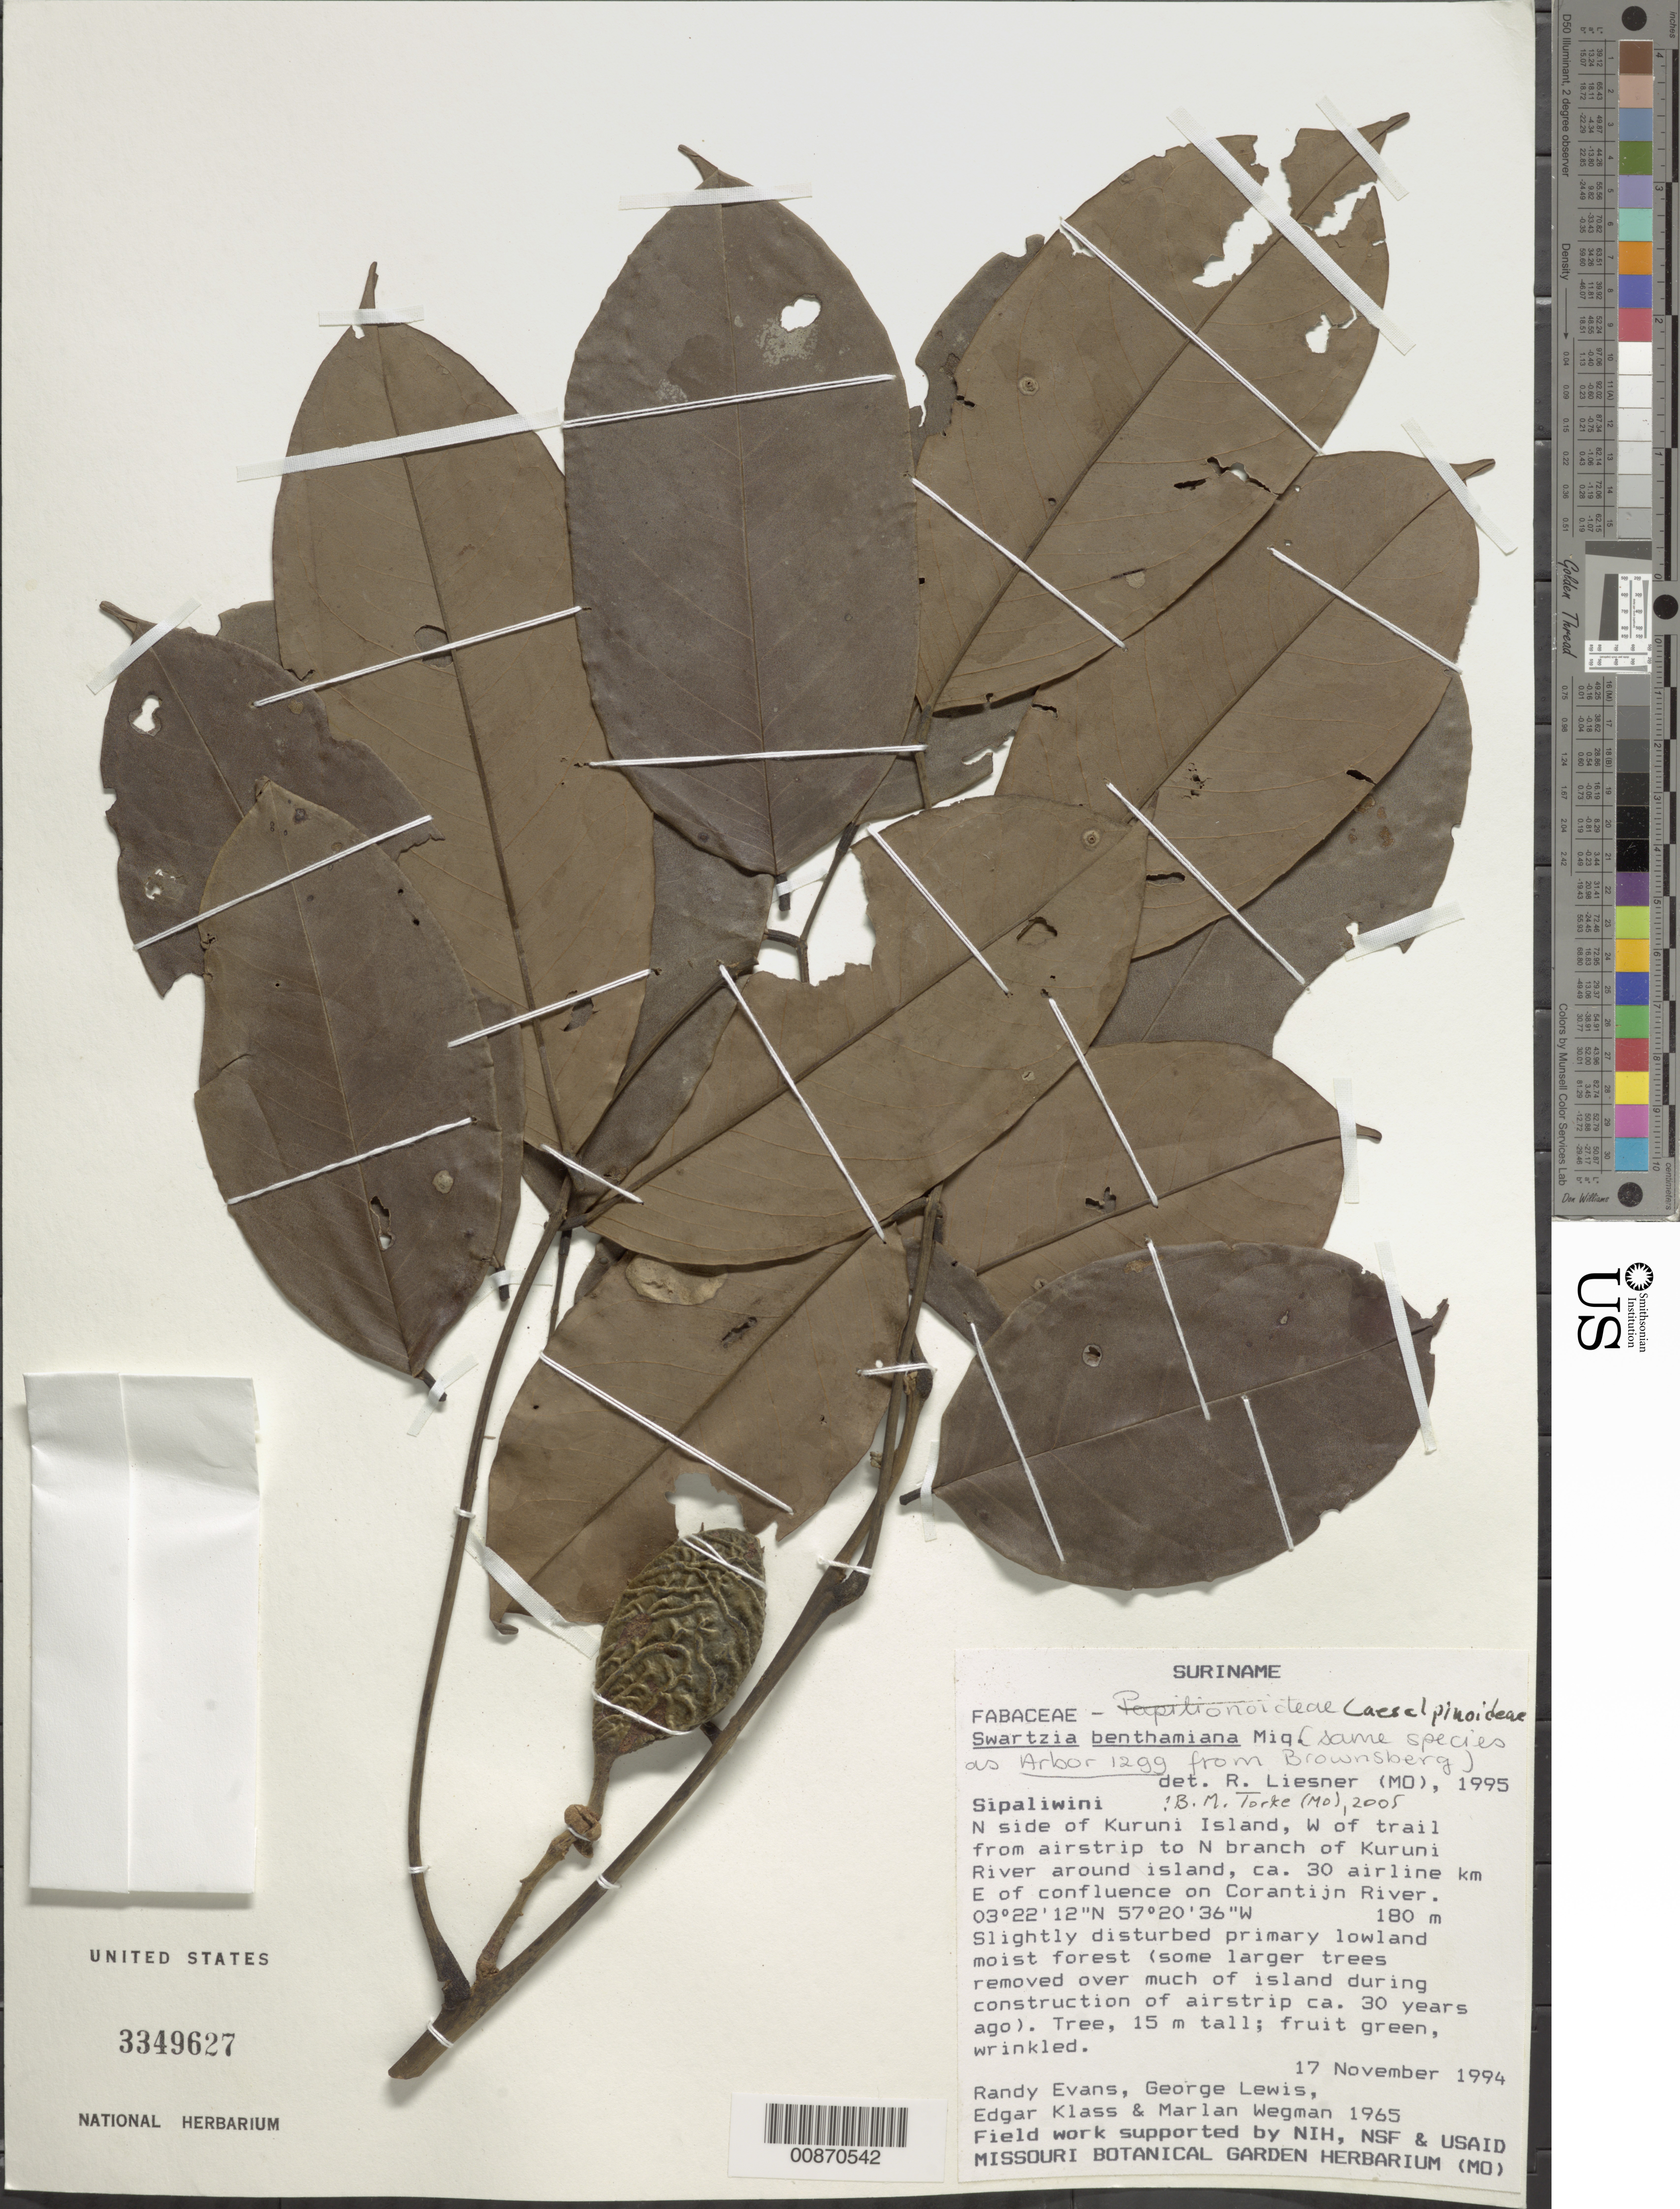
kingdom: Plantae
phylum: Tracheophyta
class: Magnoliopsida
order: Fabales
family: Fabaceae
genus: Swartzia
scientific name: Swartzia benthamiana var. benthamiana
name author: Miq.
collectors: R. Evans, G. Lewis, E. Klass & M. Wegman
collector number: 1965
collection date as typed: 17-Nov-94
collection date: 1994-11-17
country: Suriname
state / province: Sipaliwini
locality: Kuruni Island, N side, W of trail from airstrip to N branch of Kuruni R., ca 30 airline km E of confluence on Corantijn R.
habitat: Primary lowland moist forest, slightly disturbed (some larger trees removed over much of island during construction of airstrip ca 30 years ago)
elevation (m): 180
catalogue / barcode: US 3349627